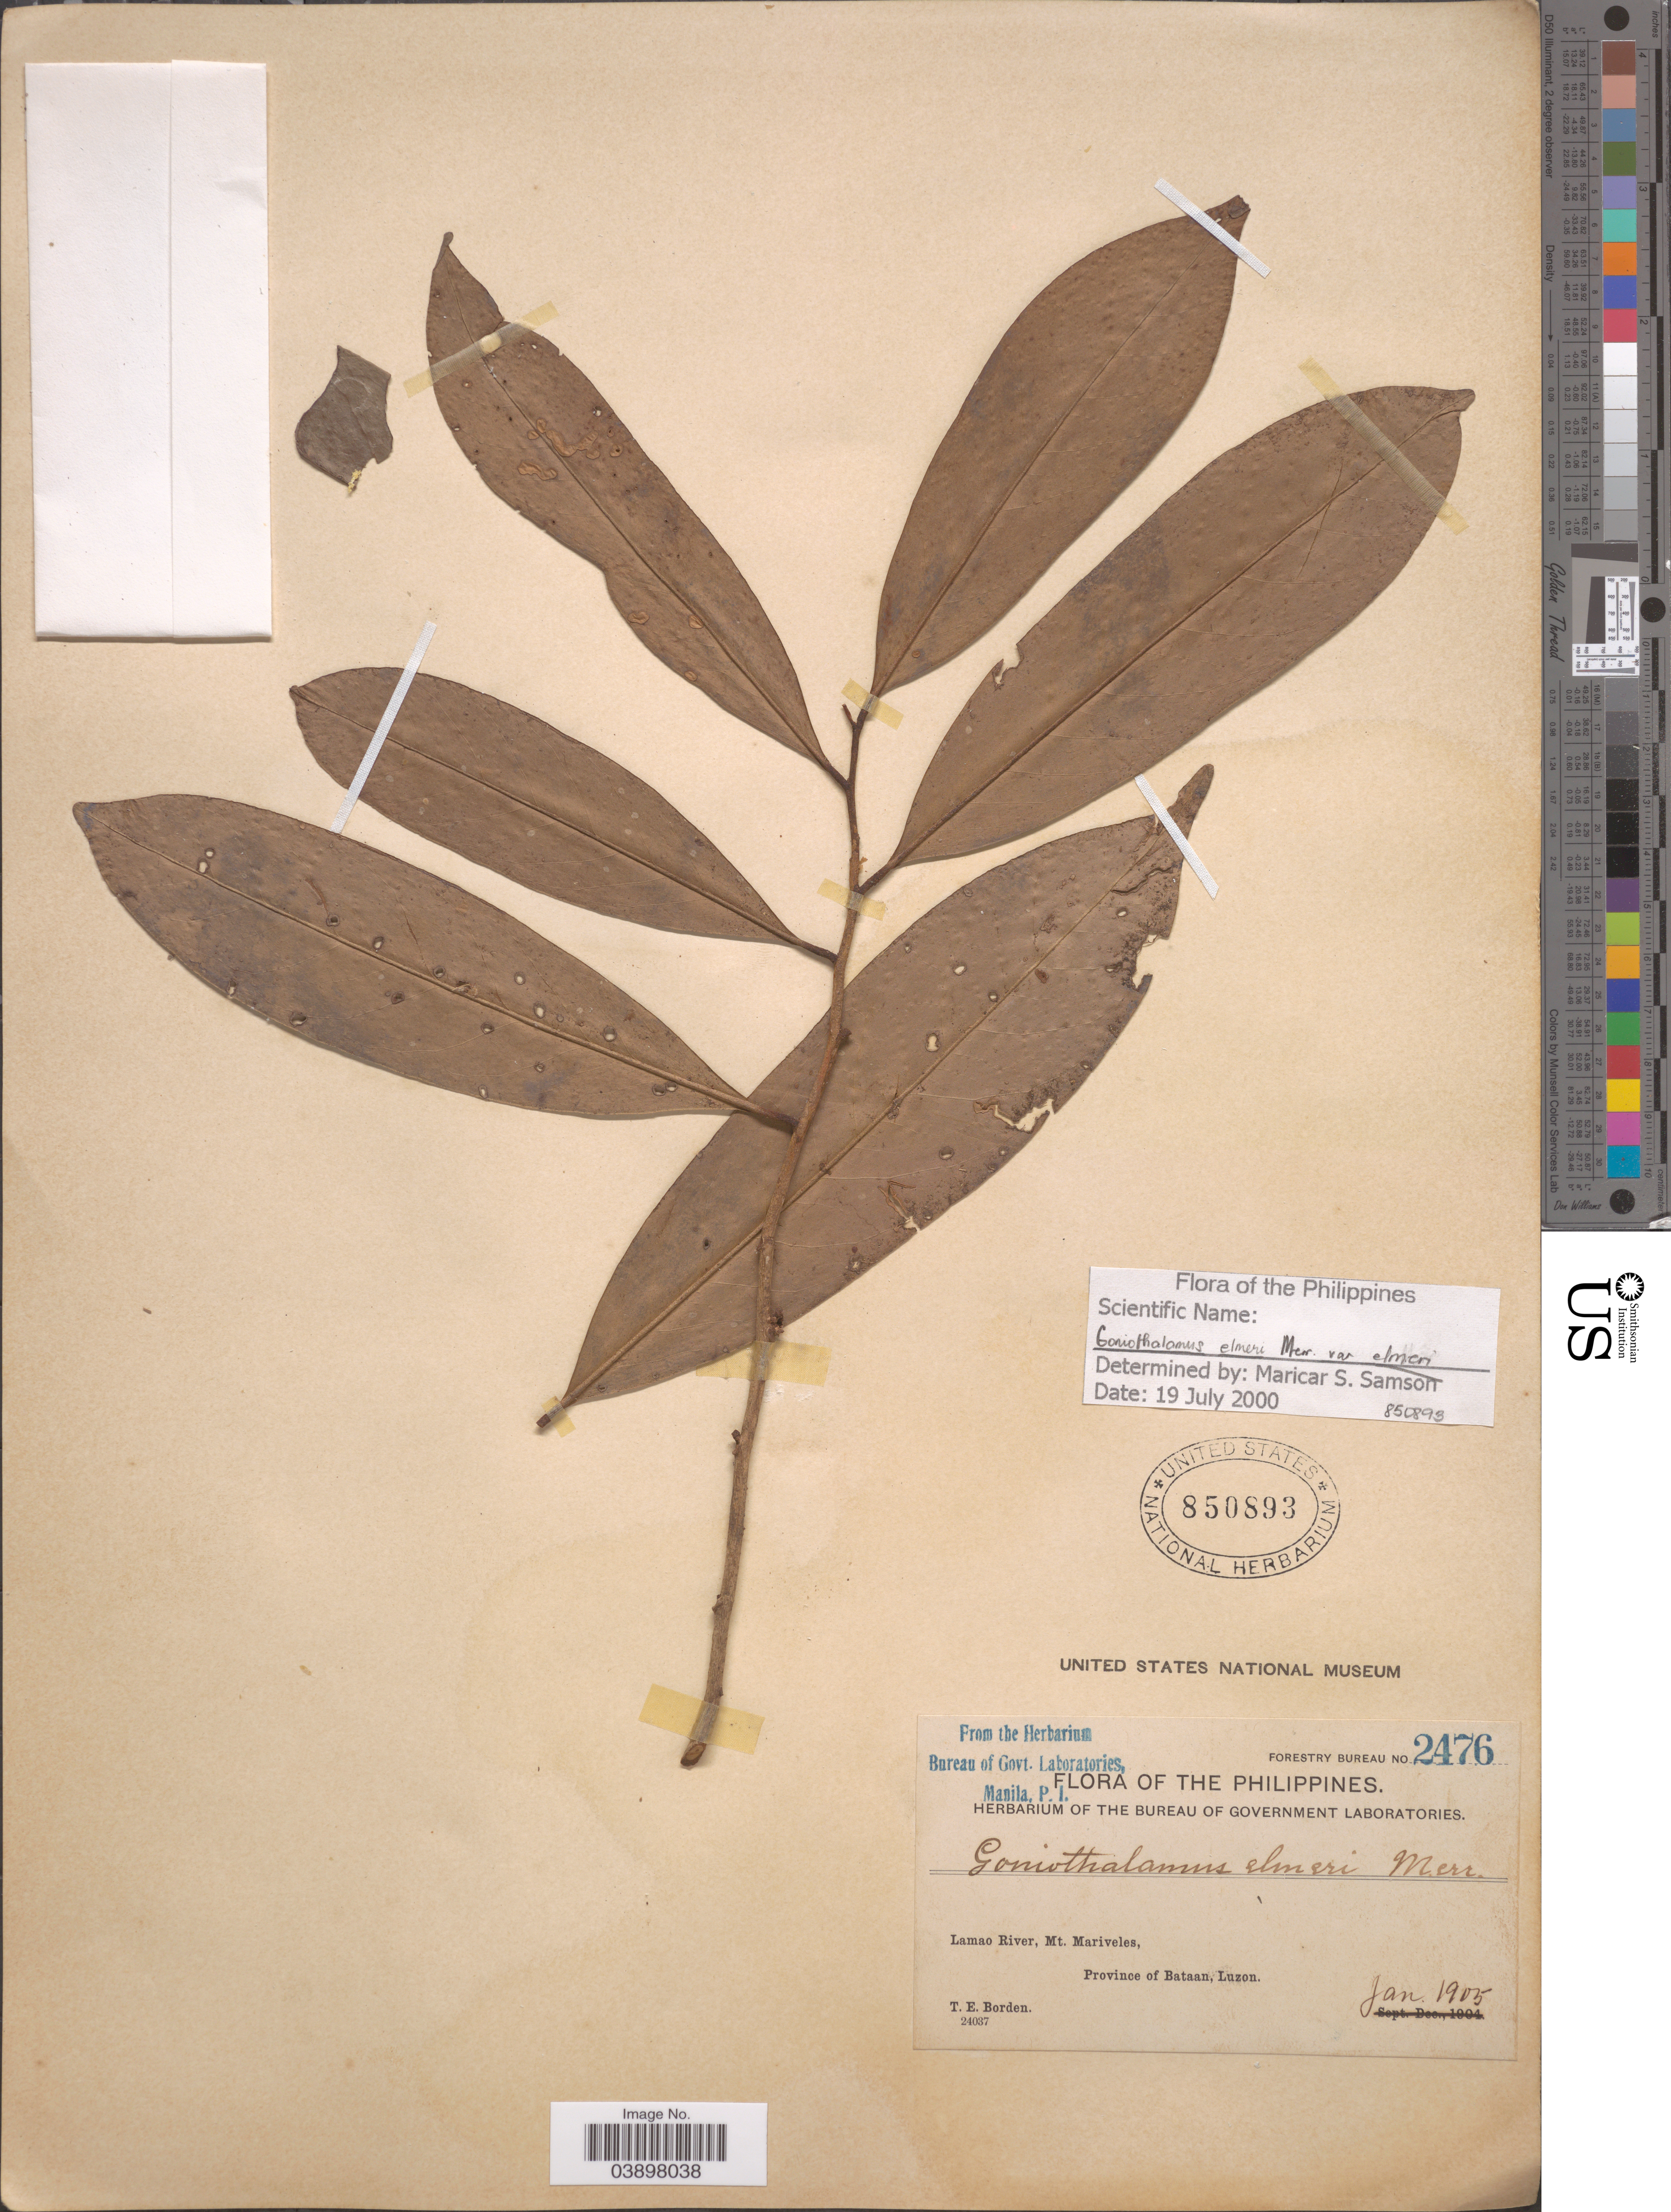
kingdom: Plantae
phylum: Tracheophyta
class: Magnoliopsida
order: Magnoliales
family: Annonaceae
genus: Goniothalamus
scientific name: Goniothalamus elmeri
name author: Merr.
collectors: T. E. Borden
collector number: Forestry Bureau 2476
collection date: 1905-01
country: Philippines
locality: Lamao River, Mt. Mariveles, Province of Bataan, Luzon.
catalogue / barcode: US 850893